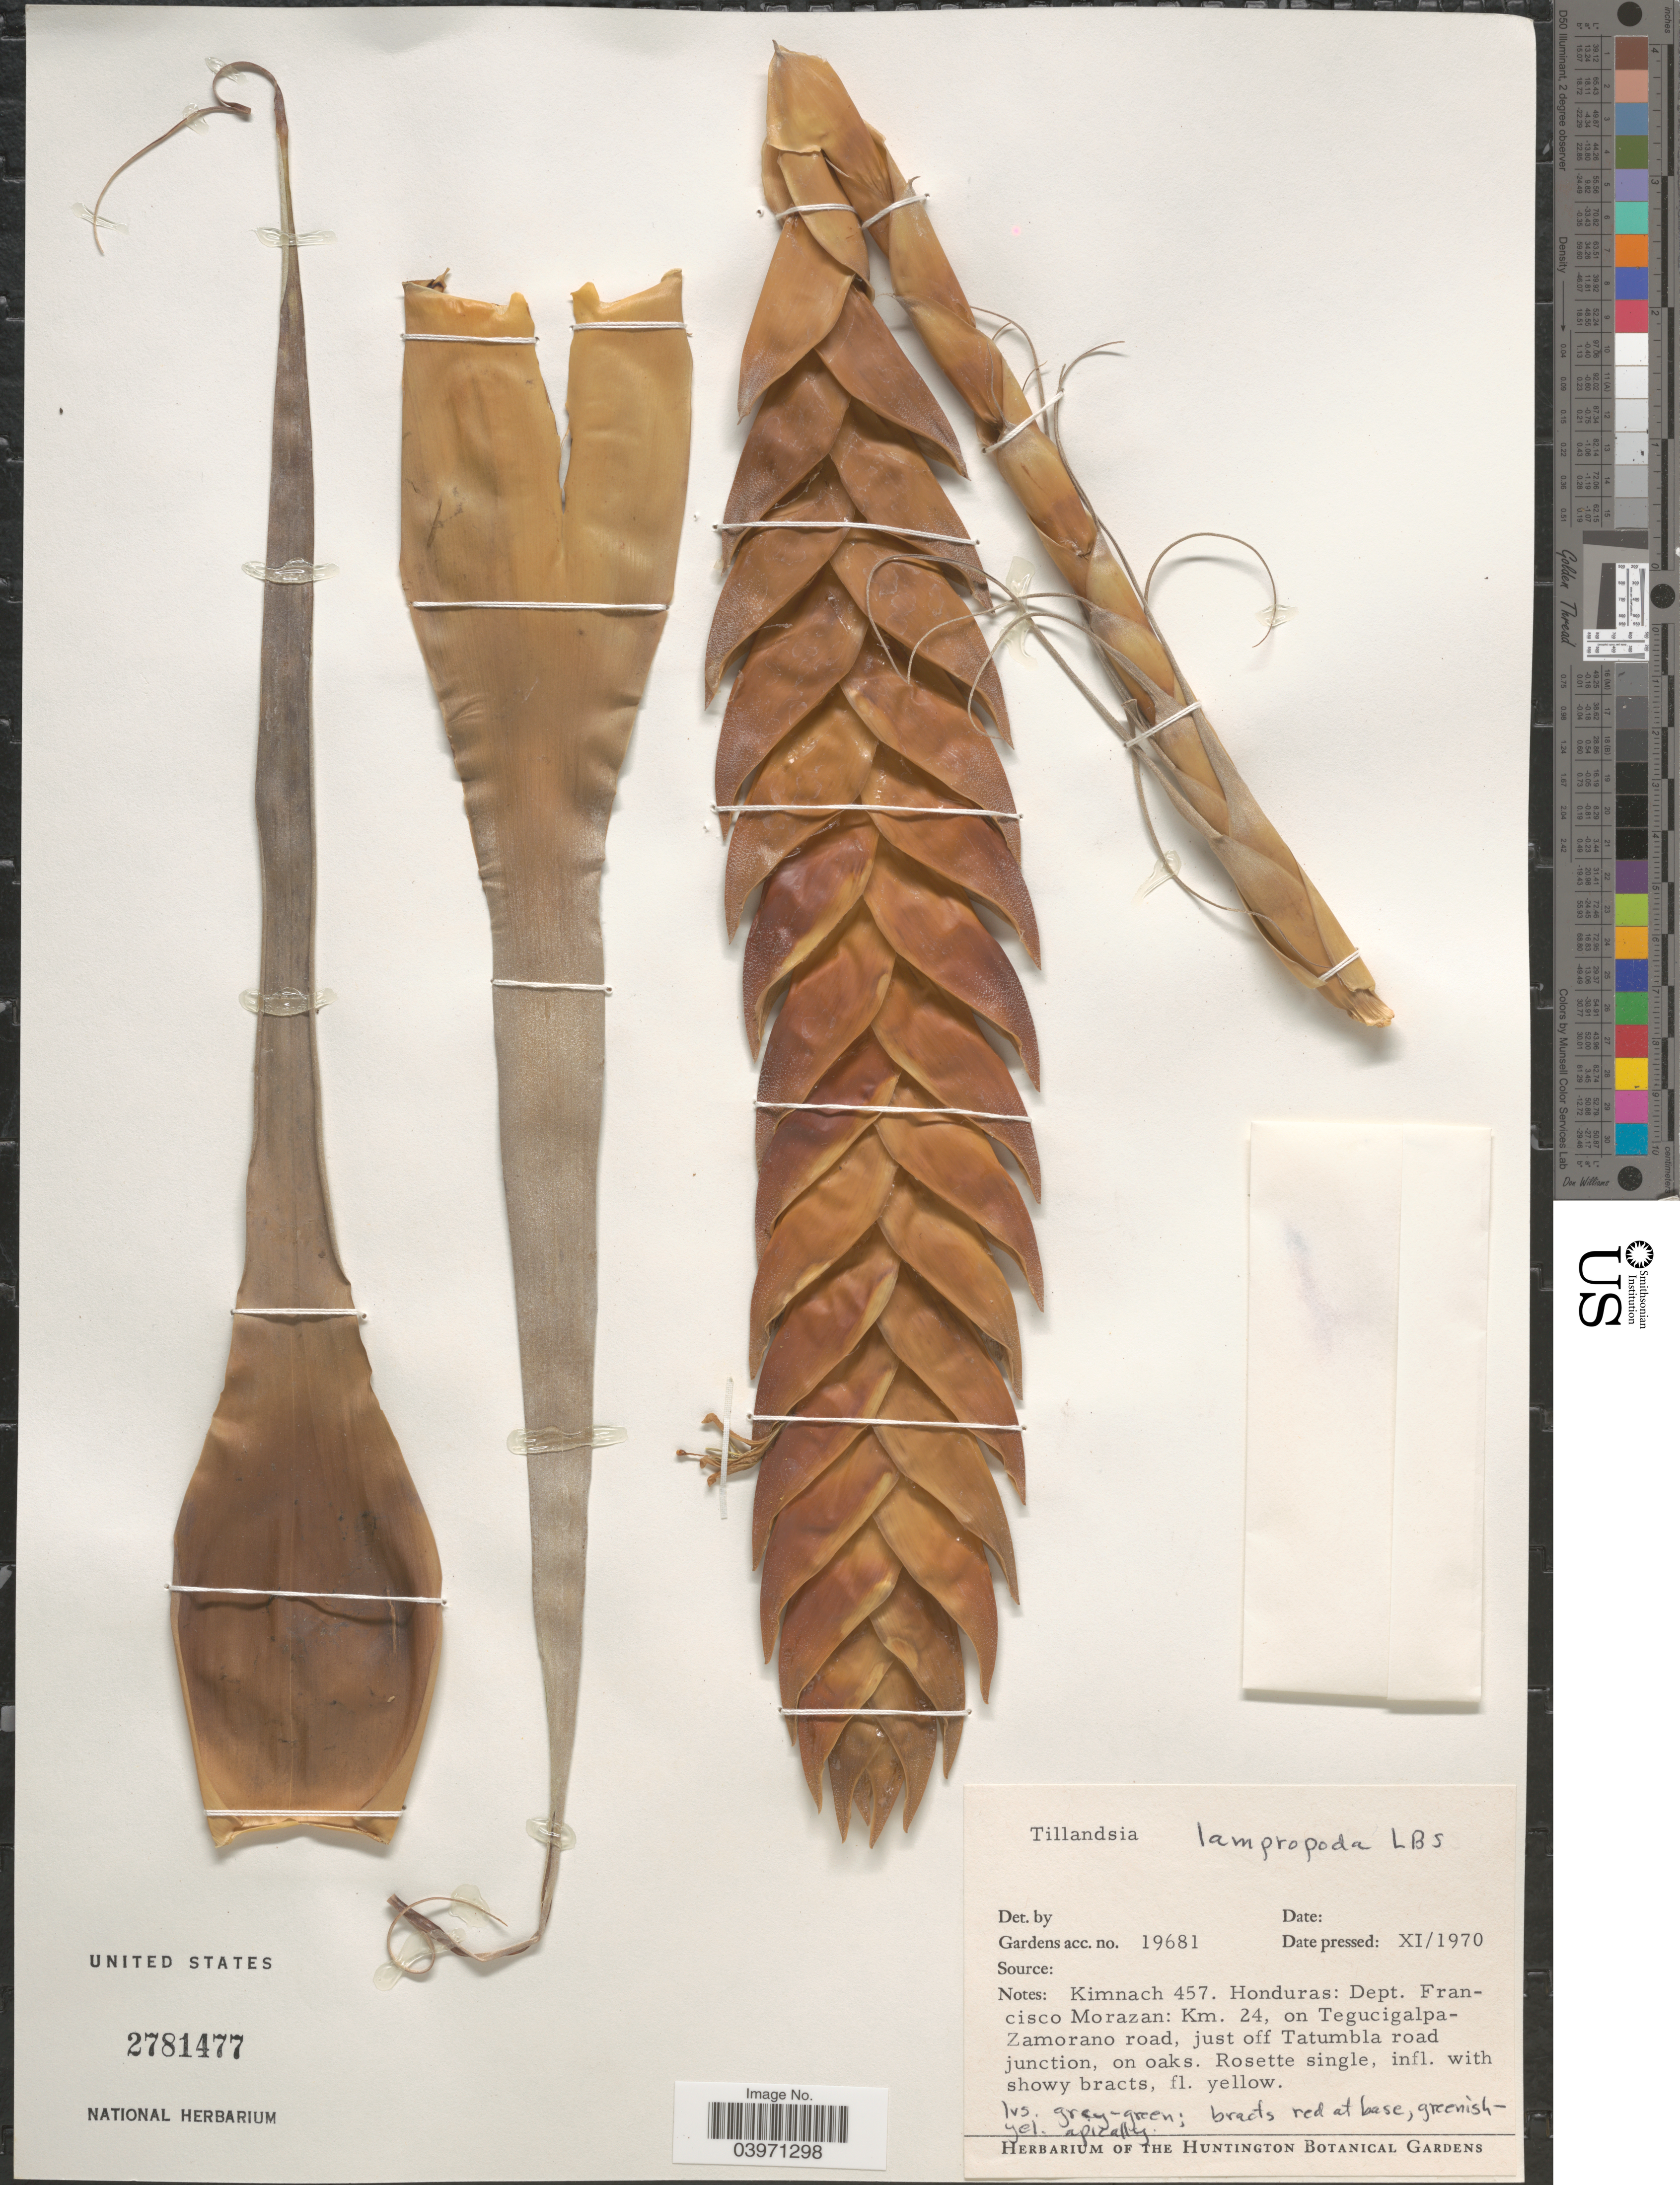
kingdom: Plantae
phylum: Tracheophyta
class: Liliopsida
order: Poales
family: Bromeliaceae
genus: Tillandsia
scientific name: Tillandsia lampropoda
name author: L.B. Sm.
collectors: -. Kimnach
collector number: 457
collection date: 1970-11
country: United States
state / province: California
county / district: Los Angeles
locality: The Huntington Botanical Gardens.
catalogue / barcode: US 2781477